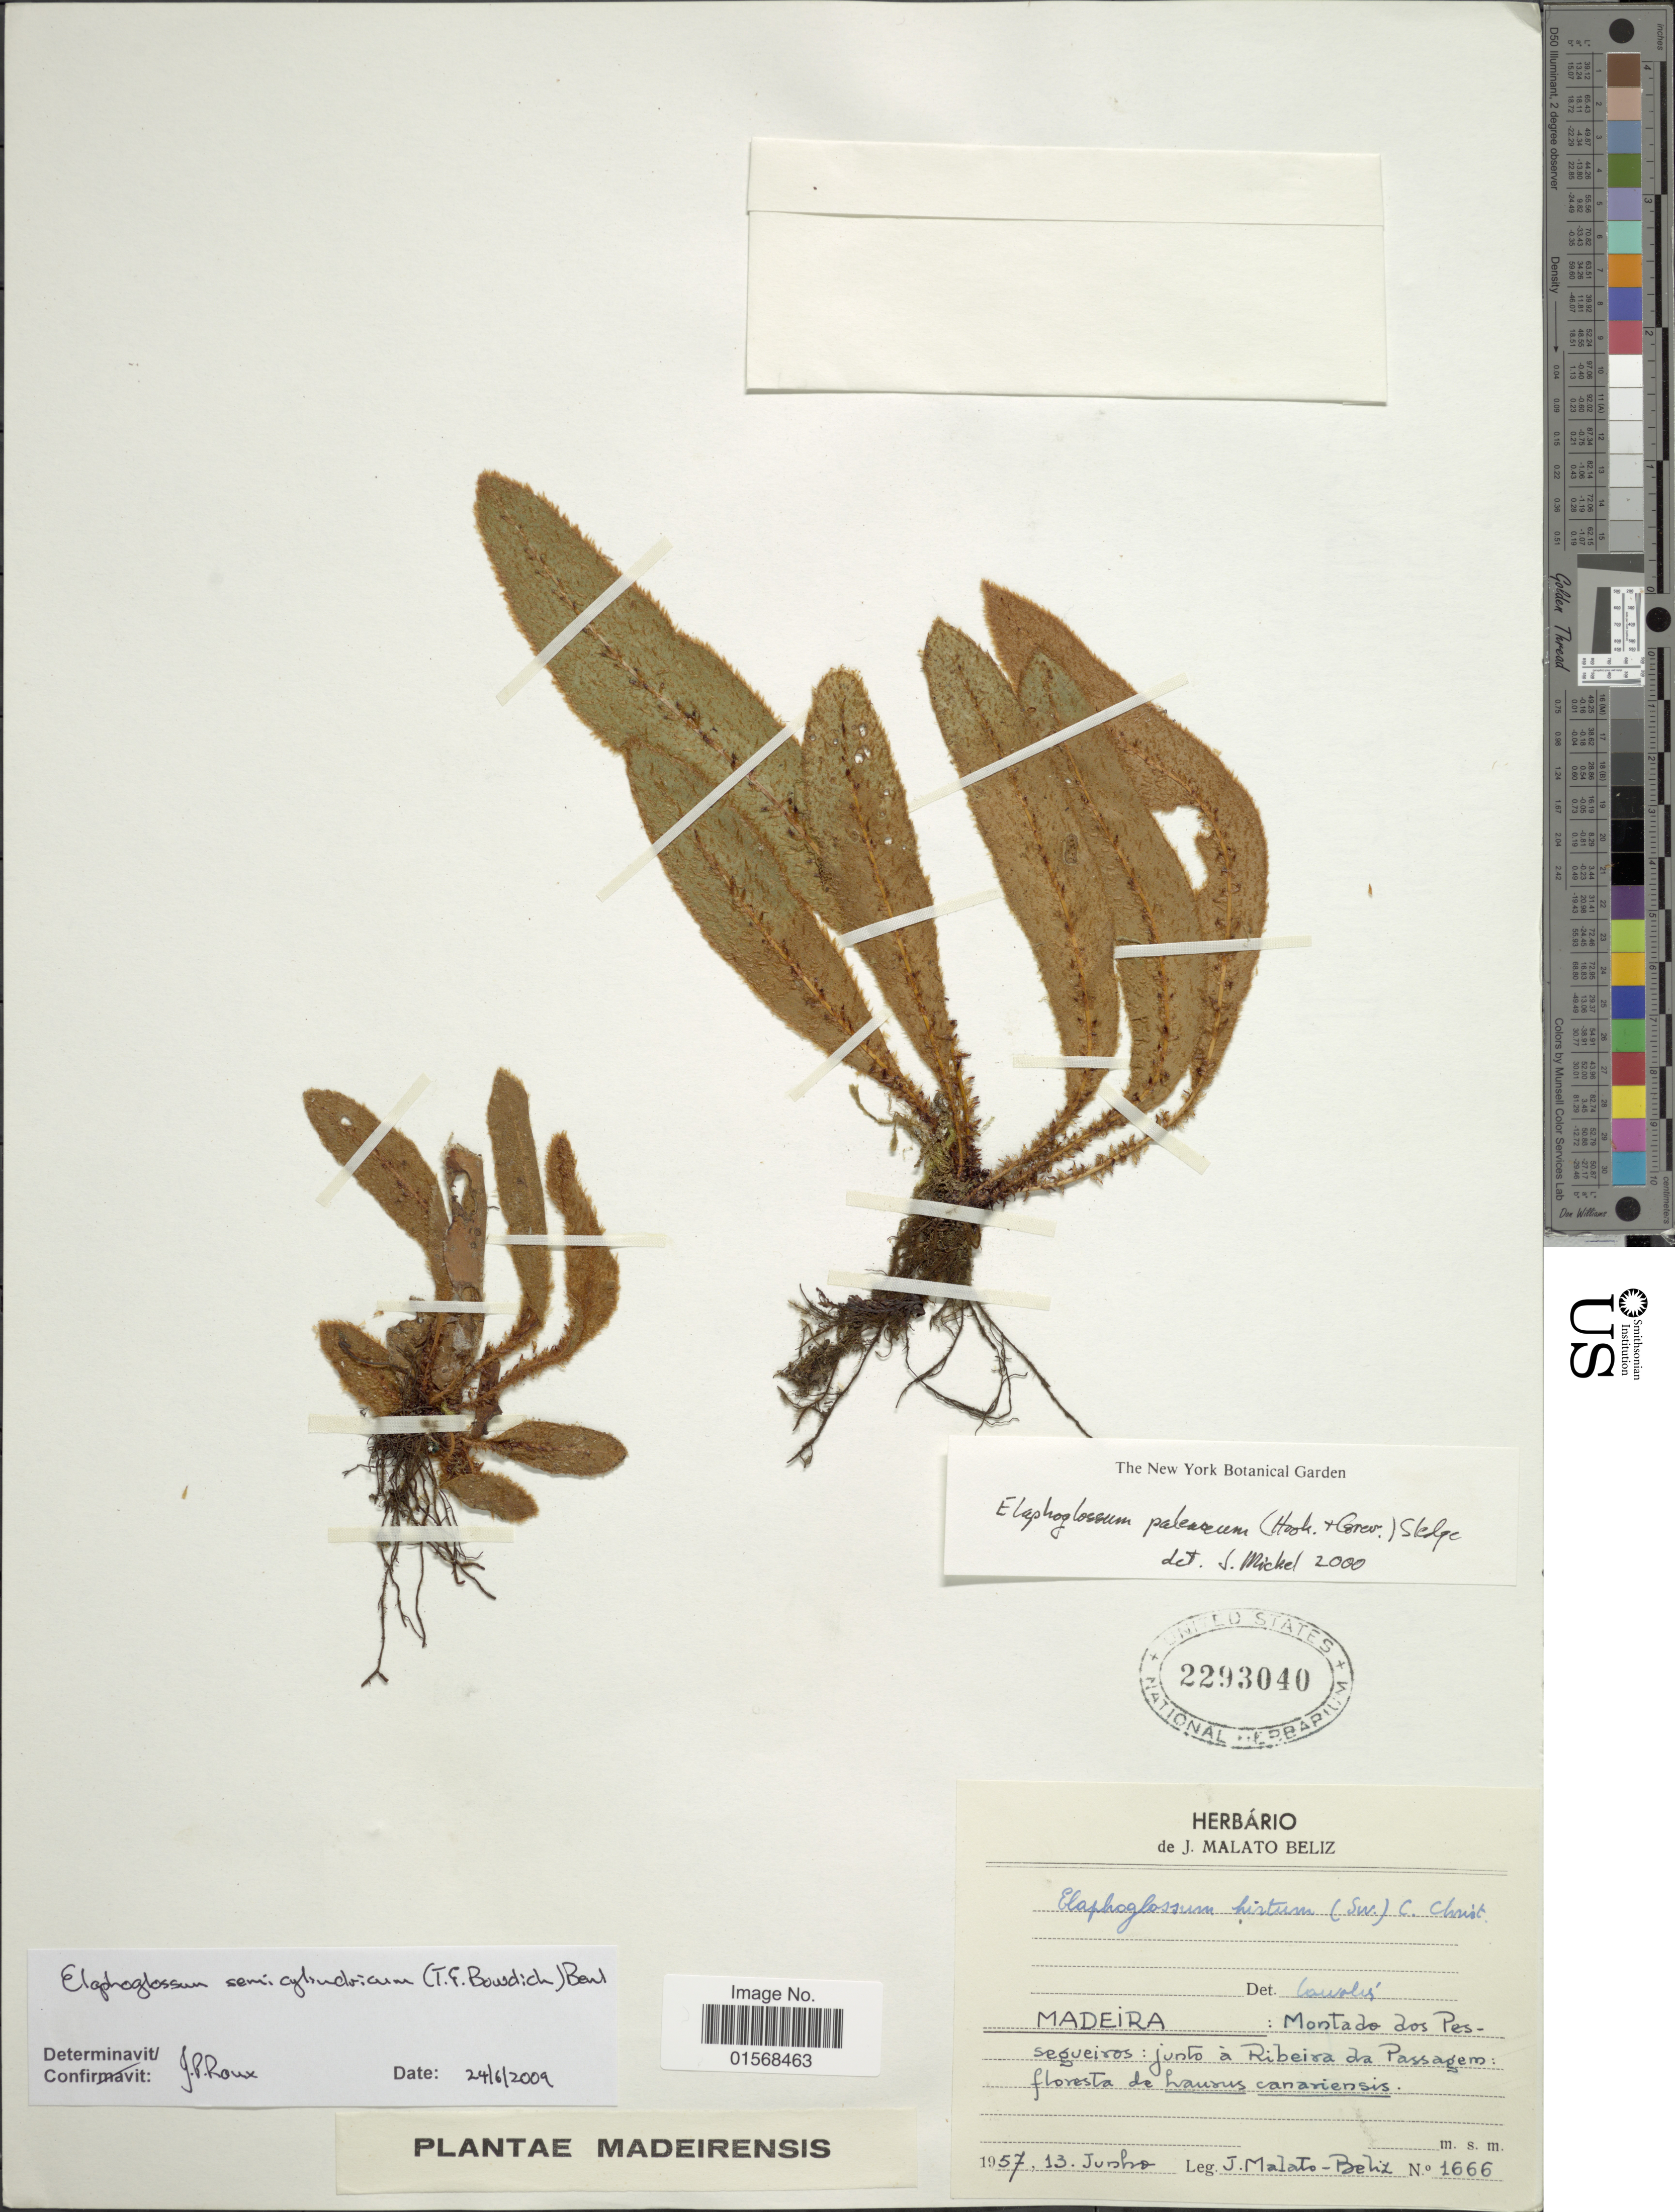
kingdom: Plantae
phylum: Tracheophyta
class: Polypodiopsida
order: Polypodiales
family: Dryopteridaceae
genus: Elaphoglossum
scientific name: Elaphoglossum semicylindricum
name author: (T.E. Bowdich) Benl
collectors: J. Malato-Beliz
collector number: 1666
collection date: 1957-06-13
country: Portugal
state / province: Madeira (Aut. Reg.)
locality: Madeira: Montado dos Pessequeiros: junto a Ribeira da Passagem.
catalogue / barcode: US 2293040